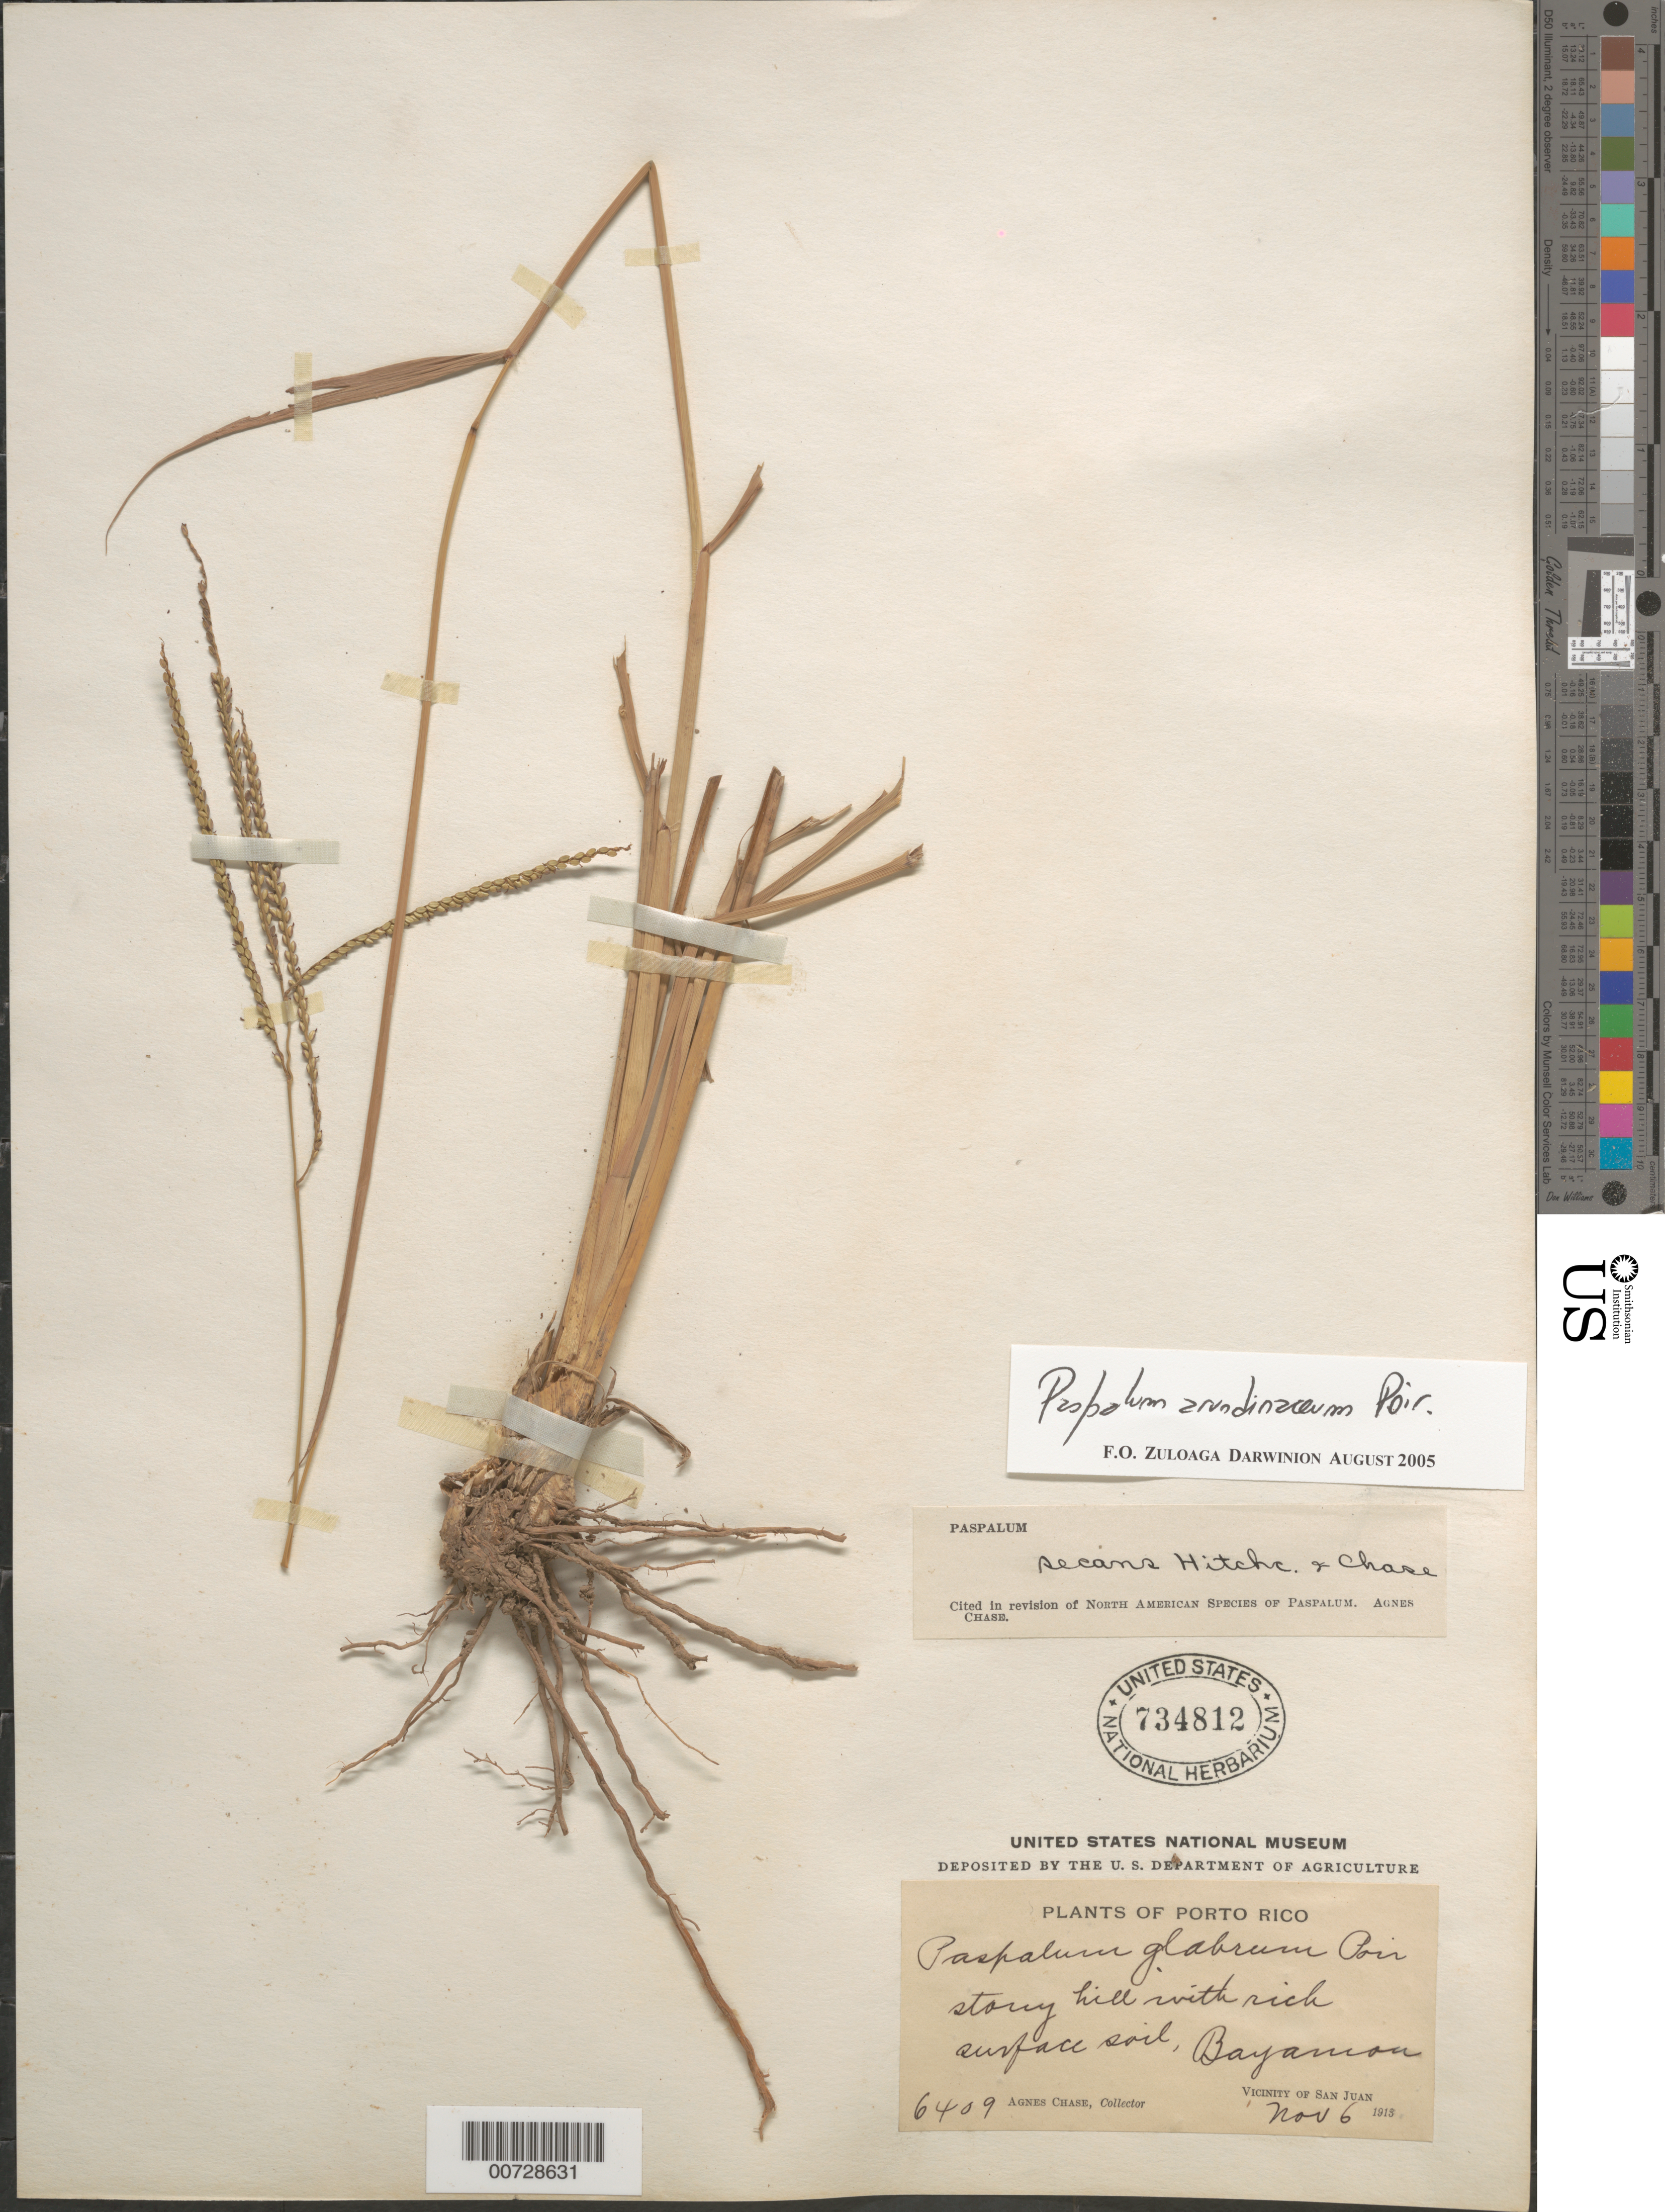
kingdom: Plantae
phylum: Tracheophyta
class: Liliopsida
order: Poales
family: Poaceae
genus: Paspalum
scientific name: Paspalum arundinaceum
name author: Poir.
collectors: A. Chase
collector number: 6409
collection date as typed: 06 Nov 1913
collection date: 1913-11-06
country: Puerto Rico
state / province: Bayamón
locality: San Juan, vic of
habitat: Stony hill w/rich surface soil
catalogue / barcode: US 734812